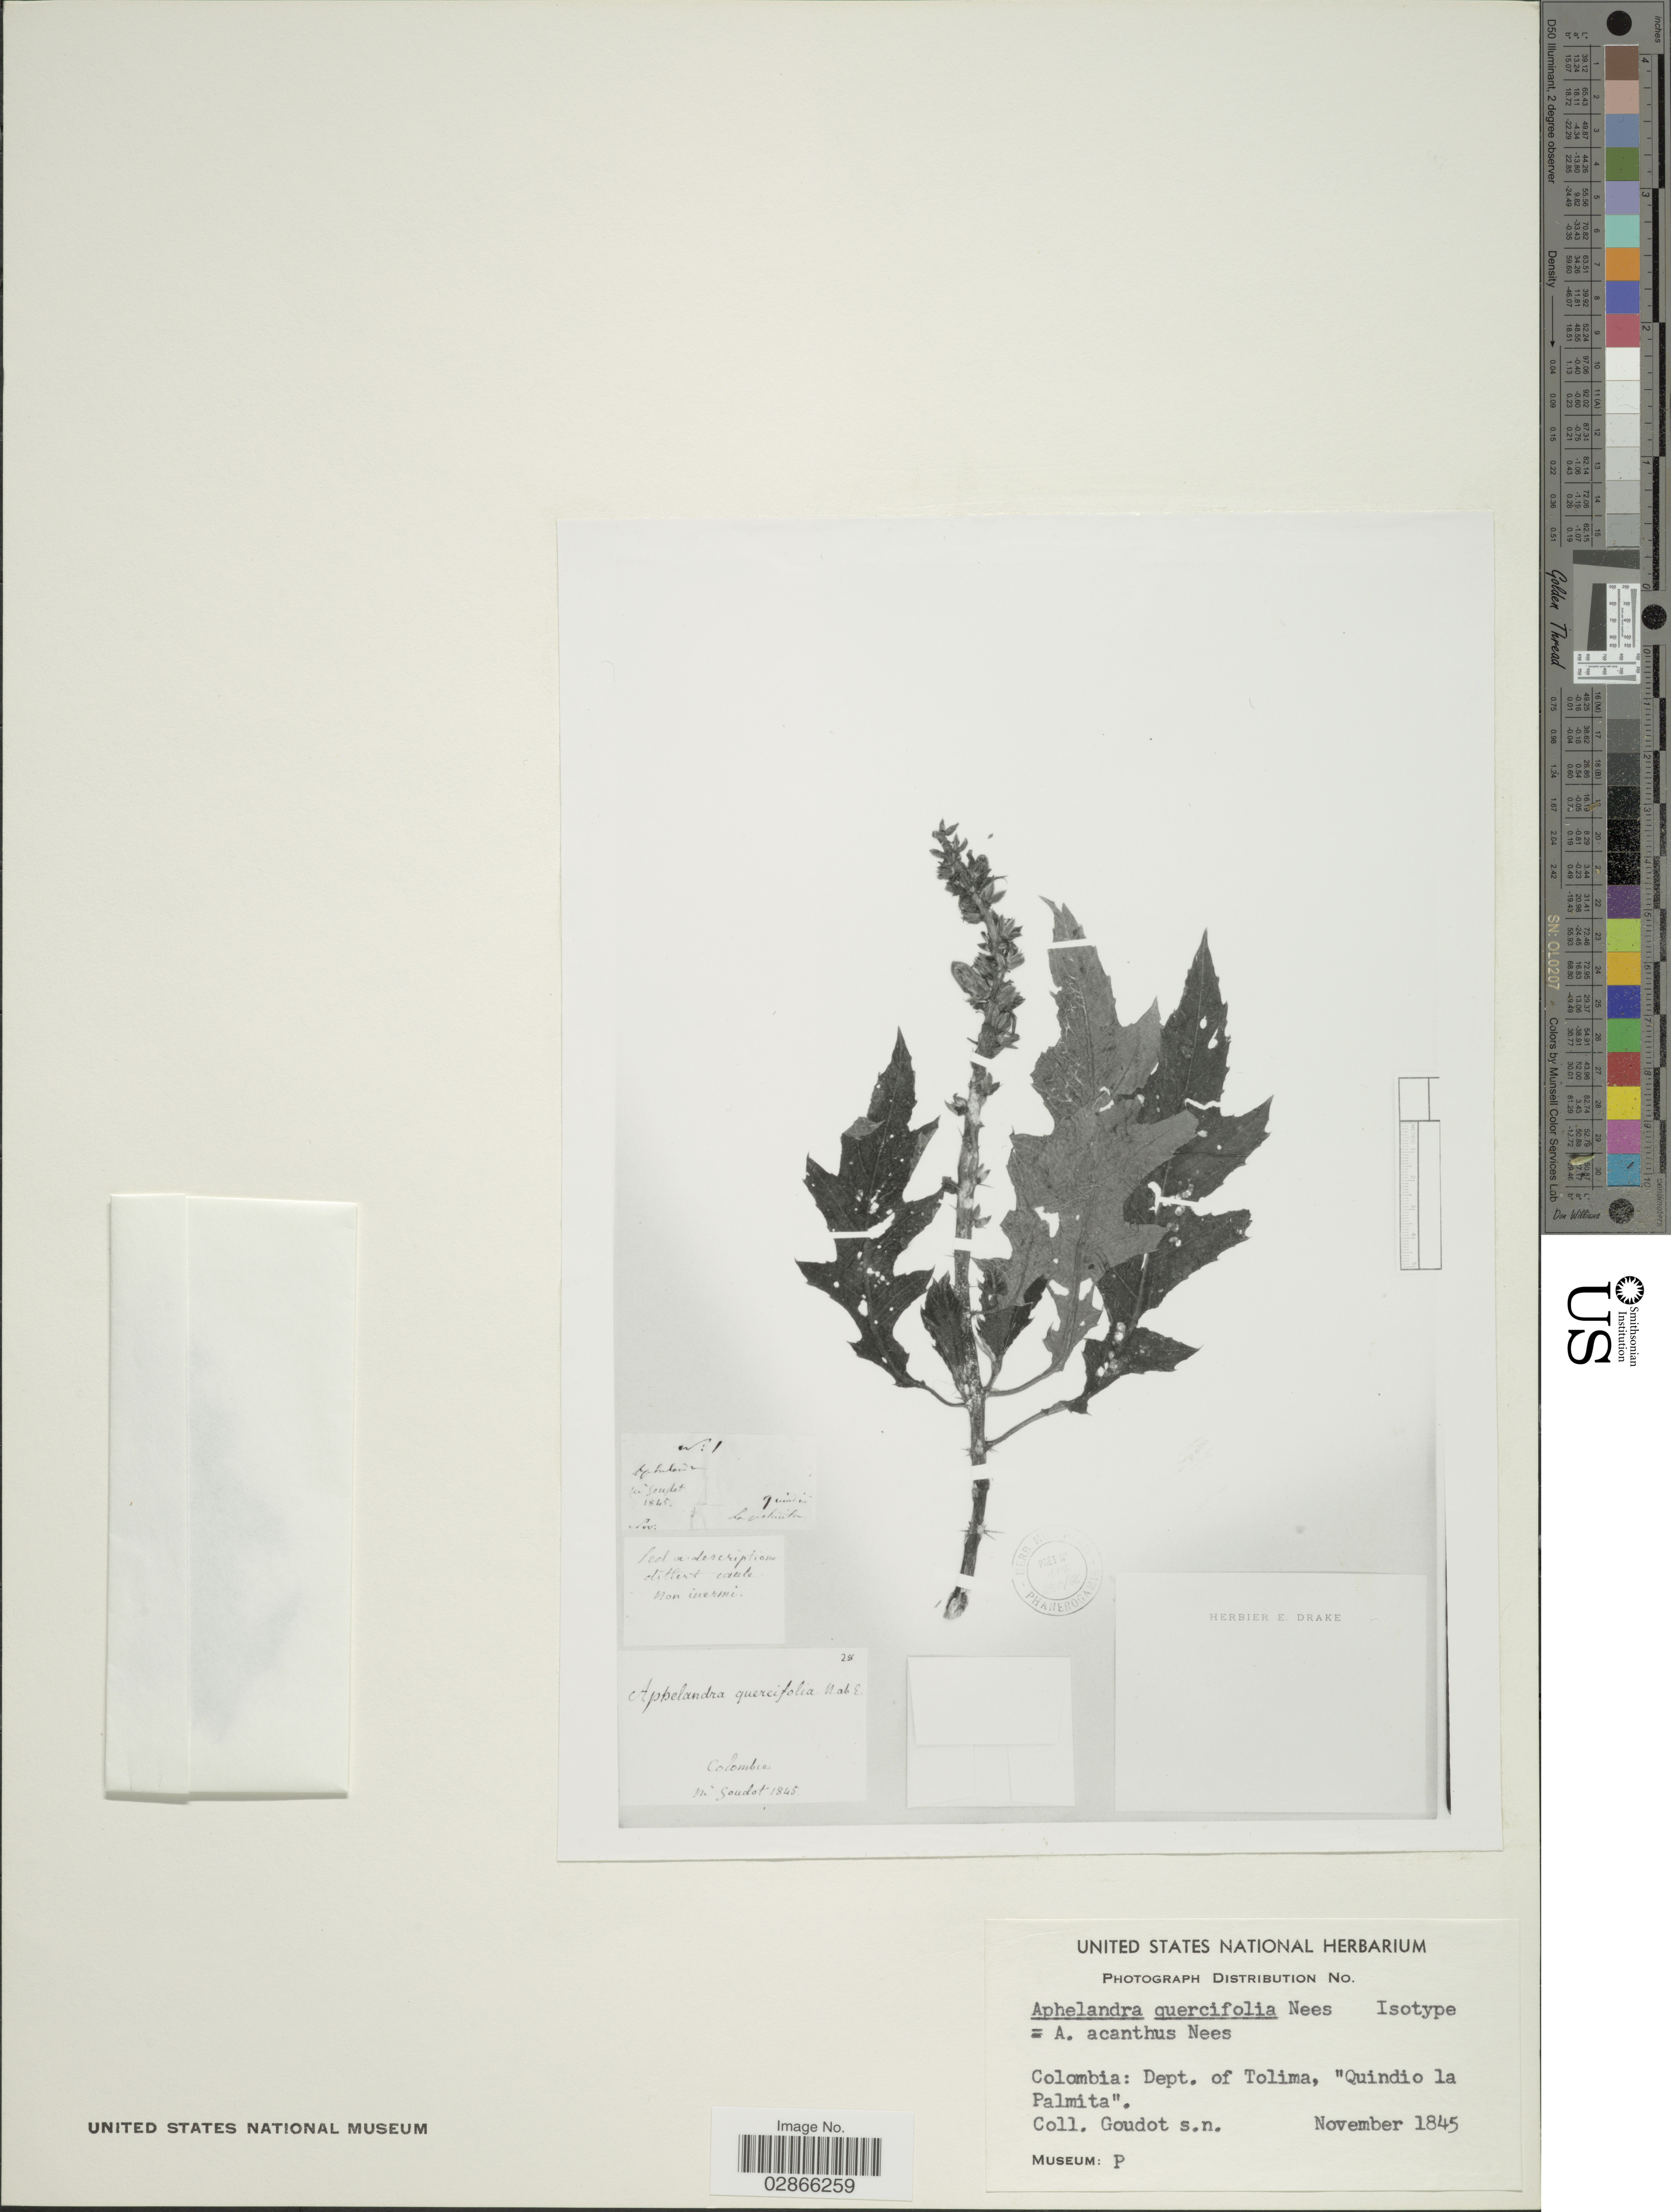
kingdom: Plantae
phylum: Tracheophyta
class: Magnoliopsida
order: Lamiales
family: Acanthaceae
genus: Aphelandra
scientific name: Aphelandra acanthus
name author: Nees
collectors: -. Goudot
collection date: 1845-11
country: Colombia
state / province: Tolima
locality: Dept. of Tolima, "Quindio la Palmita".